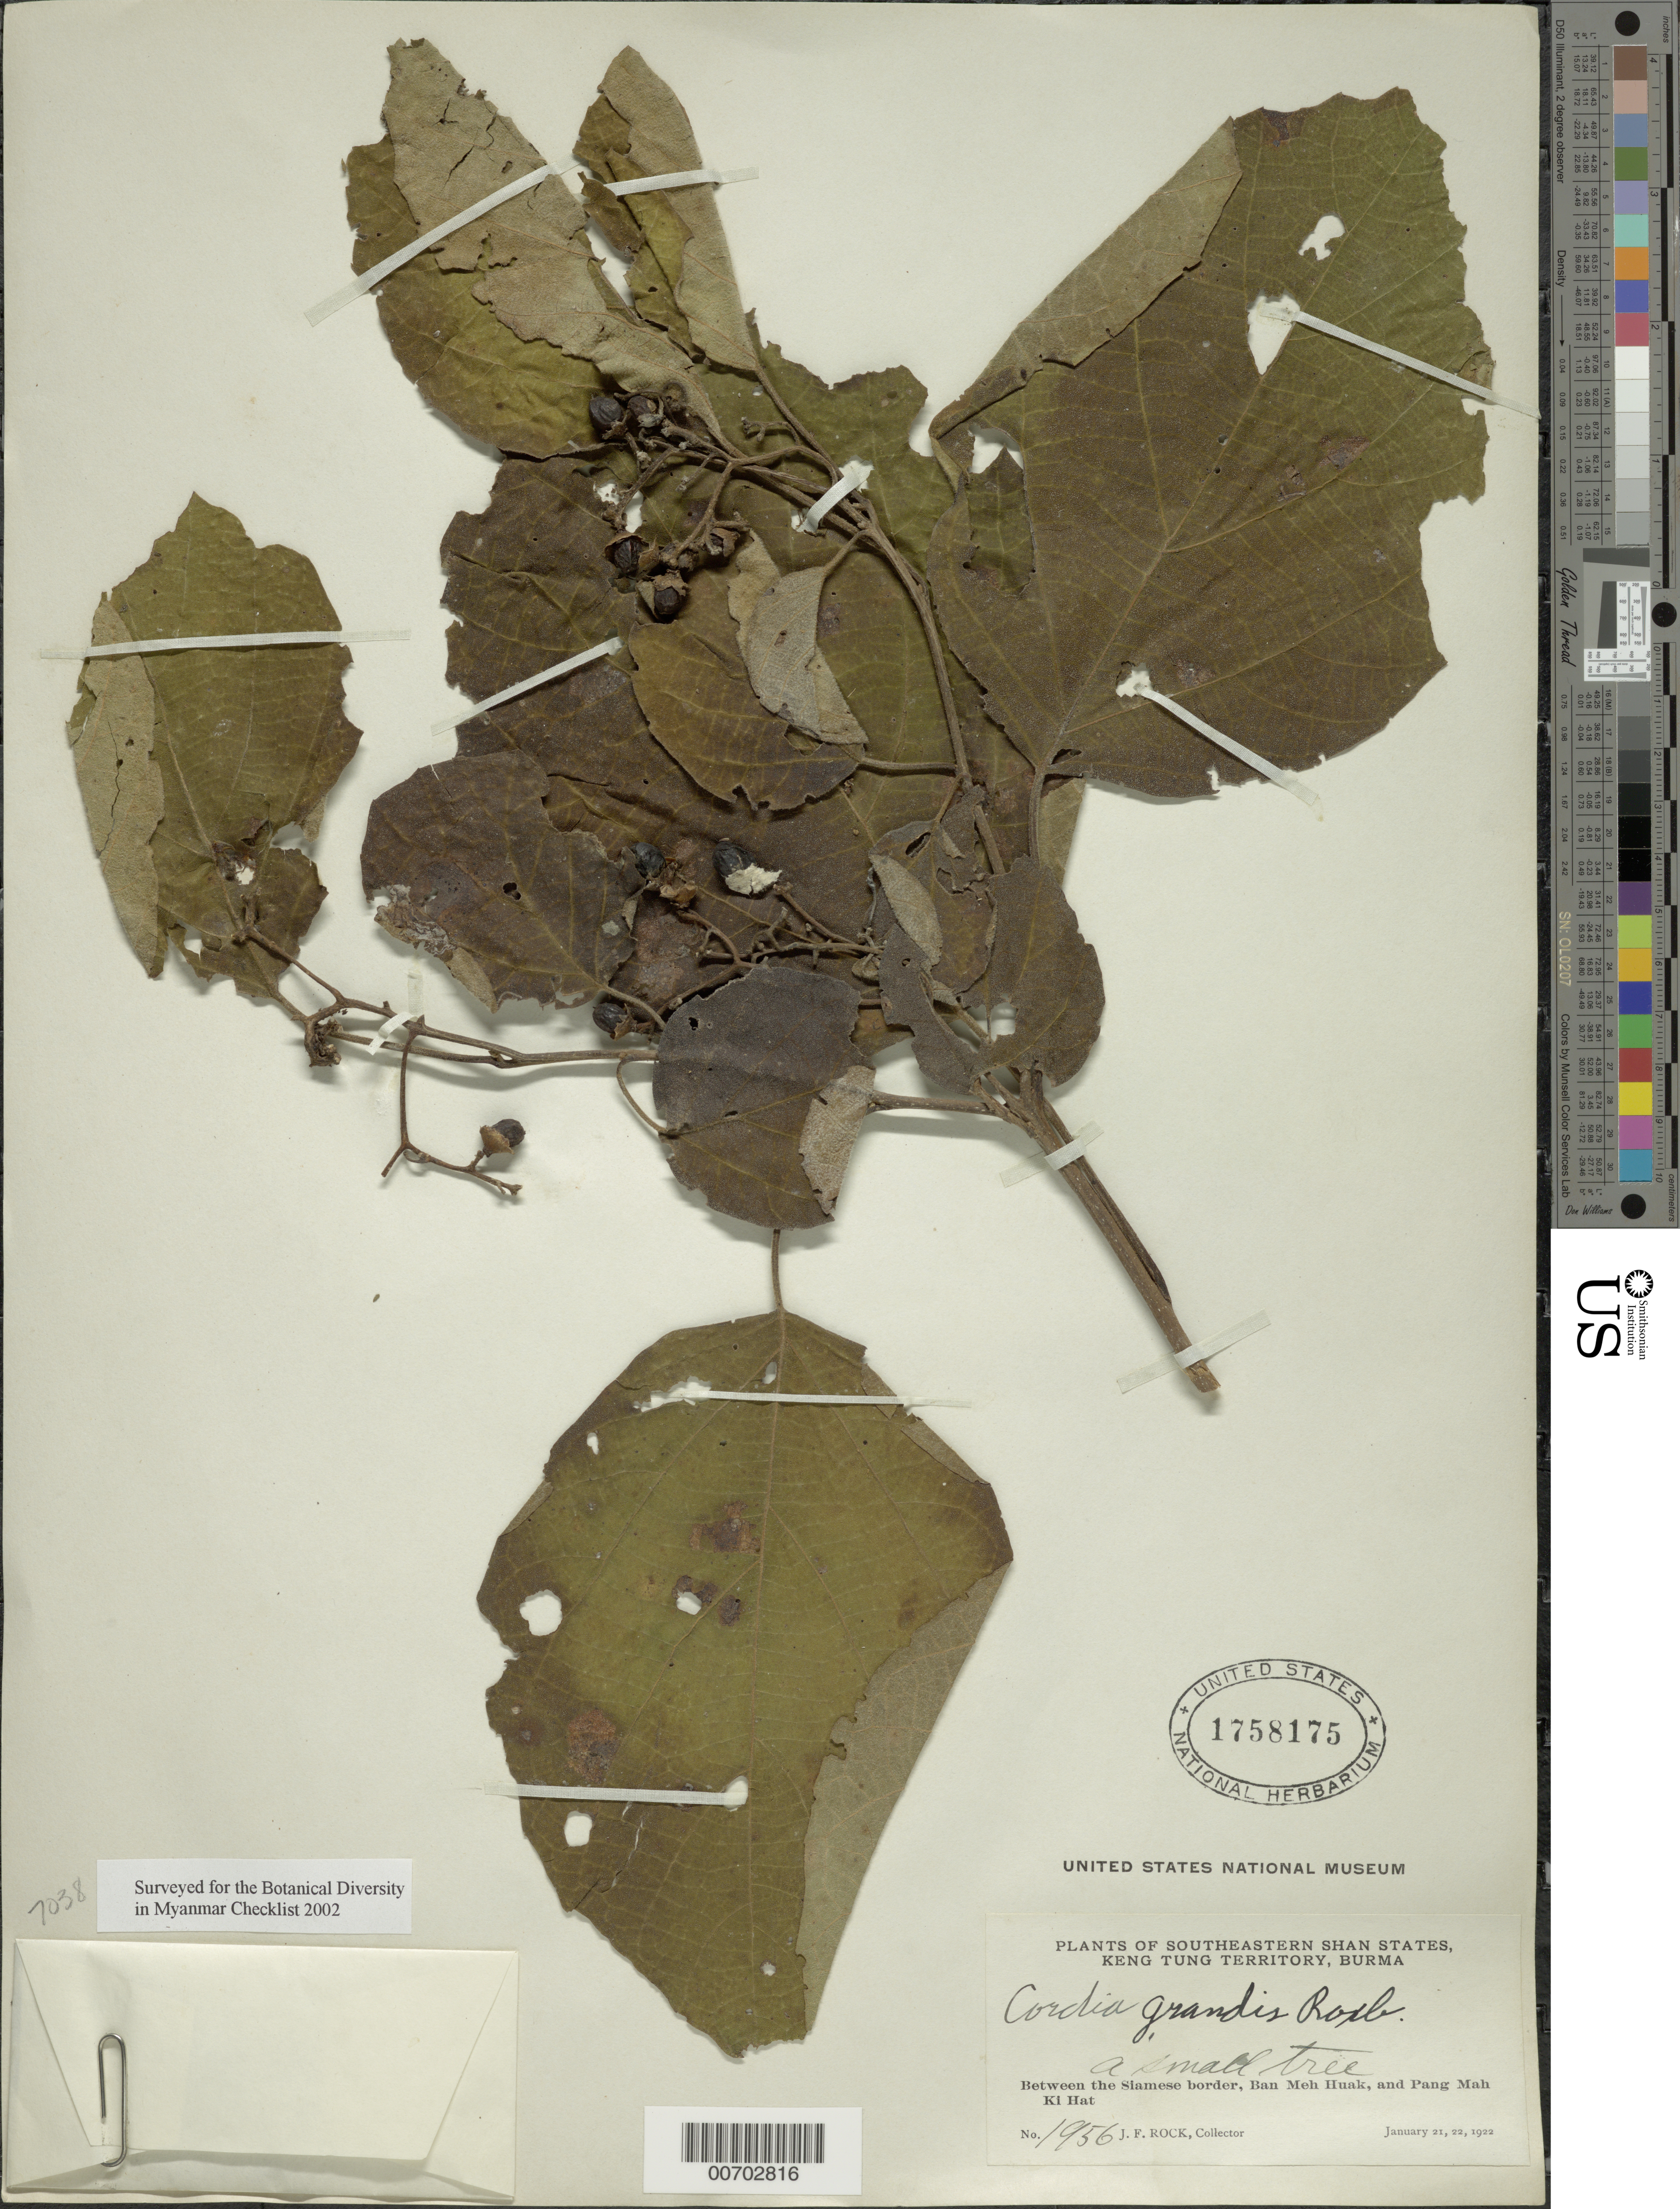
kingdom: Plantae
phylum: Tracheophyta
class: Magnoliopsida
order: Boraginales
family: Cordiaceae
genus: Cordia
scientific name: Cordia grandis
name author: Roxb.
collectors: J. F. Rock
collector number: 1956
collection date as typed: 21 Jan 1922 to 22 Jan 1922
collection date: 1922-01-21/1922-01-22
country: Myanmar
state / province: Shan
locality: Southeastern Shan States, Keng Tung Terr., betw. Siamese border, Ban Meh Huak & Pang Mah Ki Hat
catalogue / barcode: US 1758175